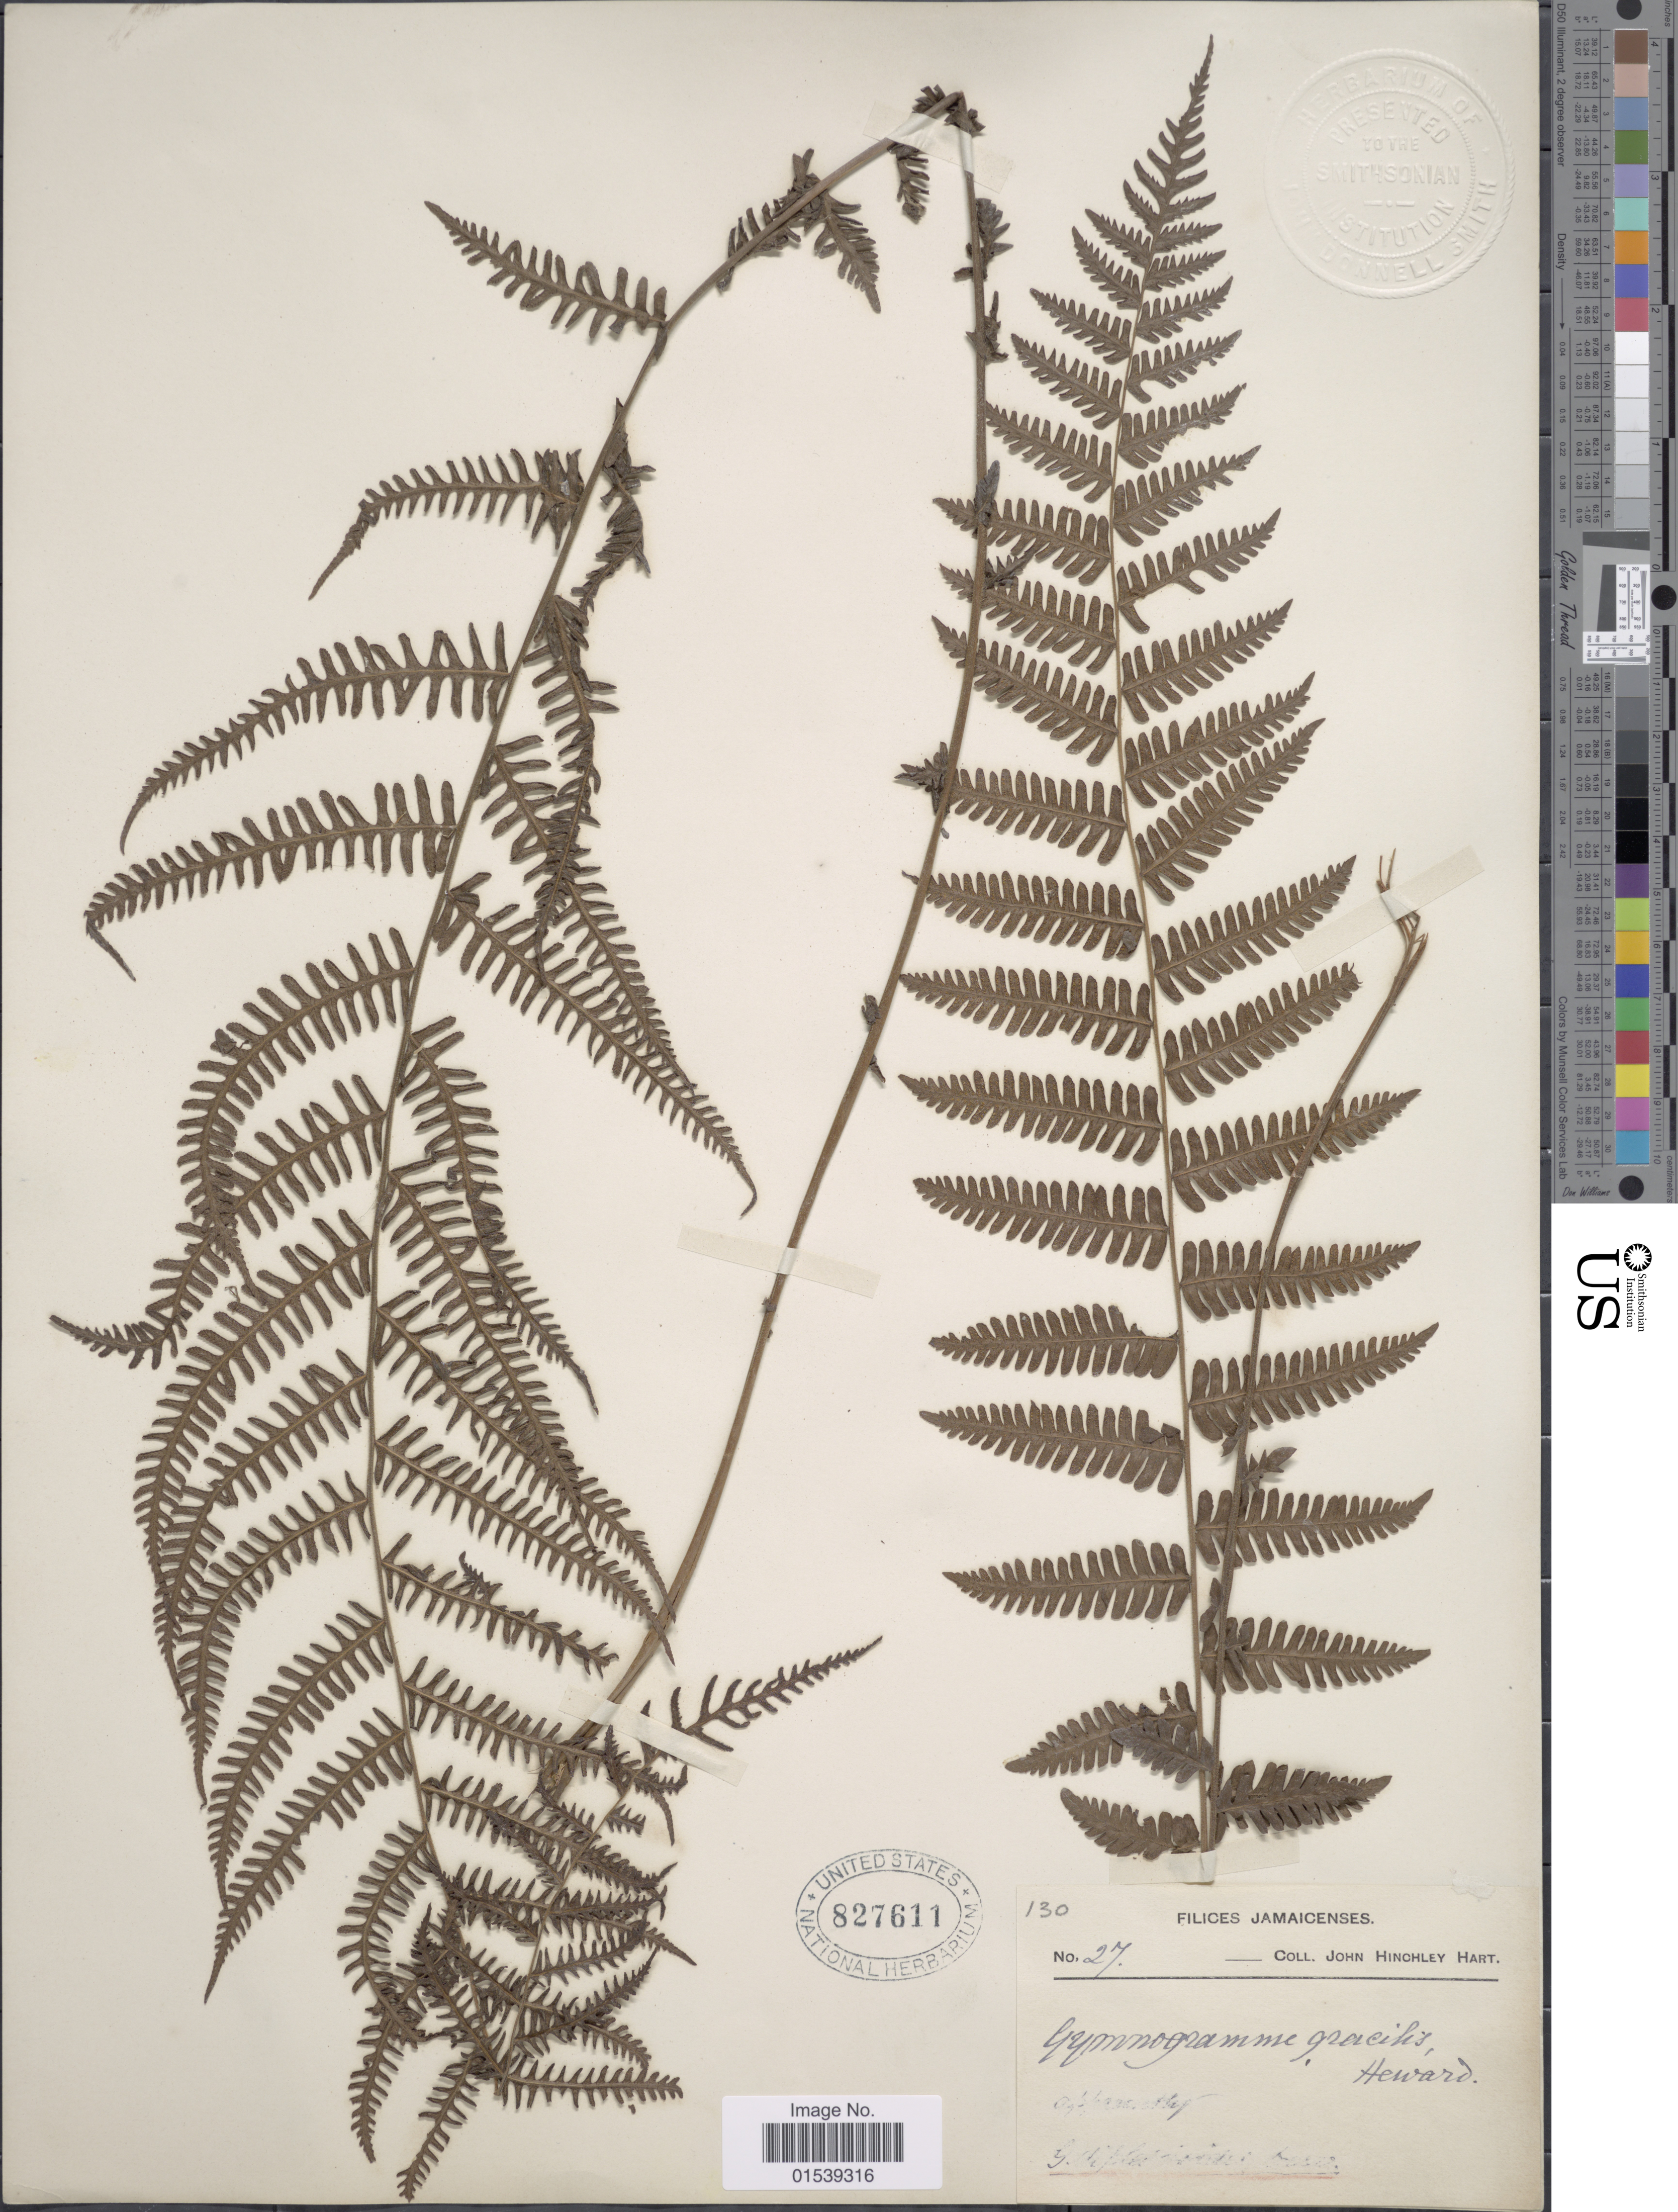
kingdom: Plantae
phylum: Tracheophyta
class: Polypodiopsida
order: Polypodiales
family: Thelypteridaceae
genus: Amauropelta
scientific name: Amauropelta gracilis ined. 2015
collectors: J. H. Hart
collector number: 27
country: Jamaica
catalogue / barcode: US 827611